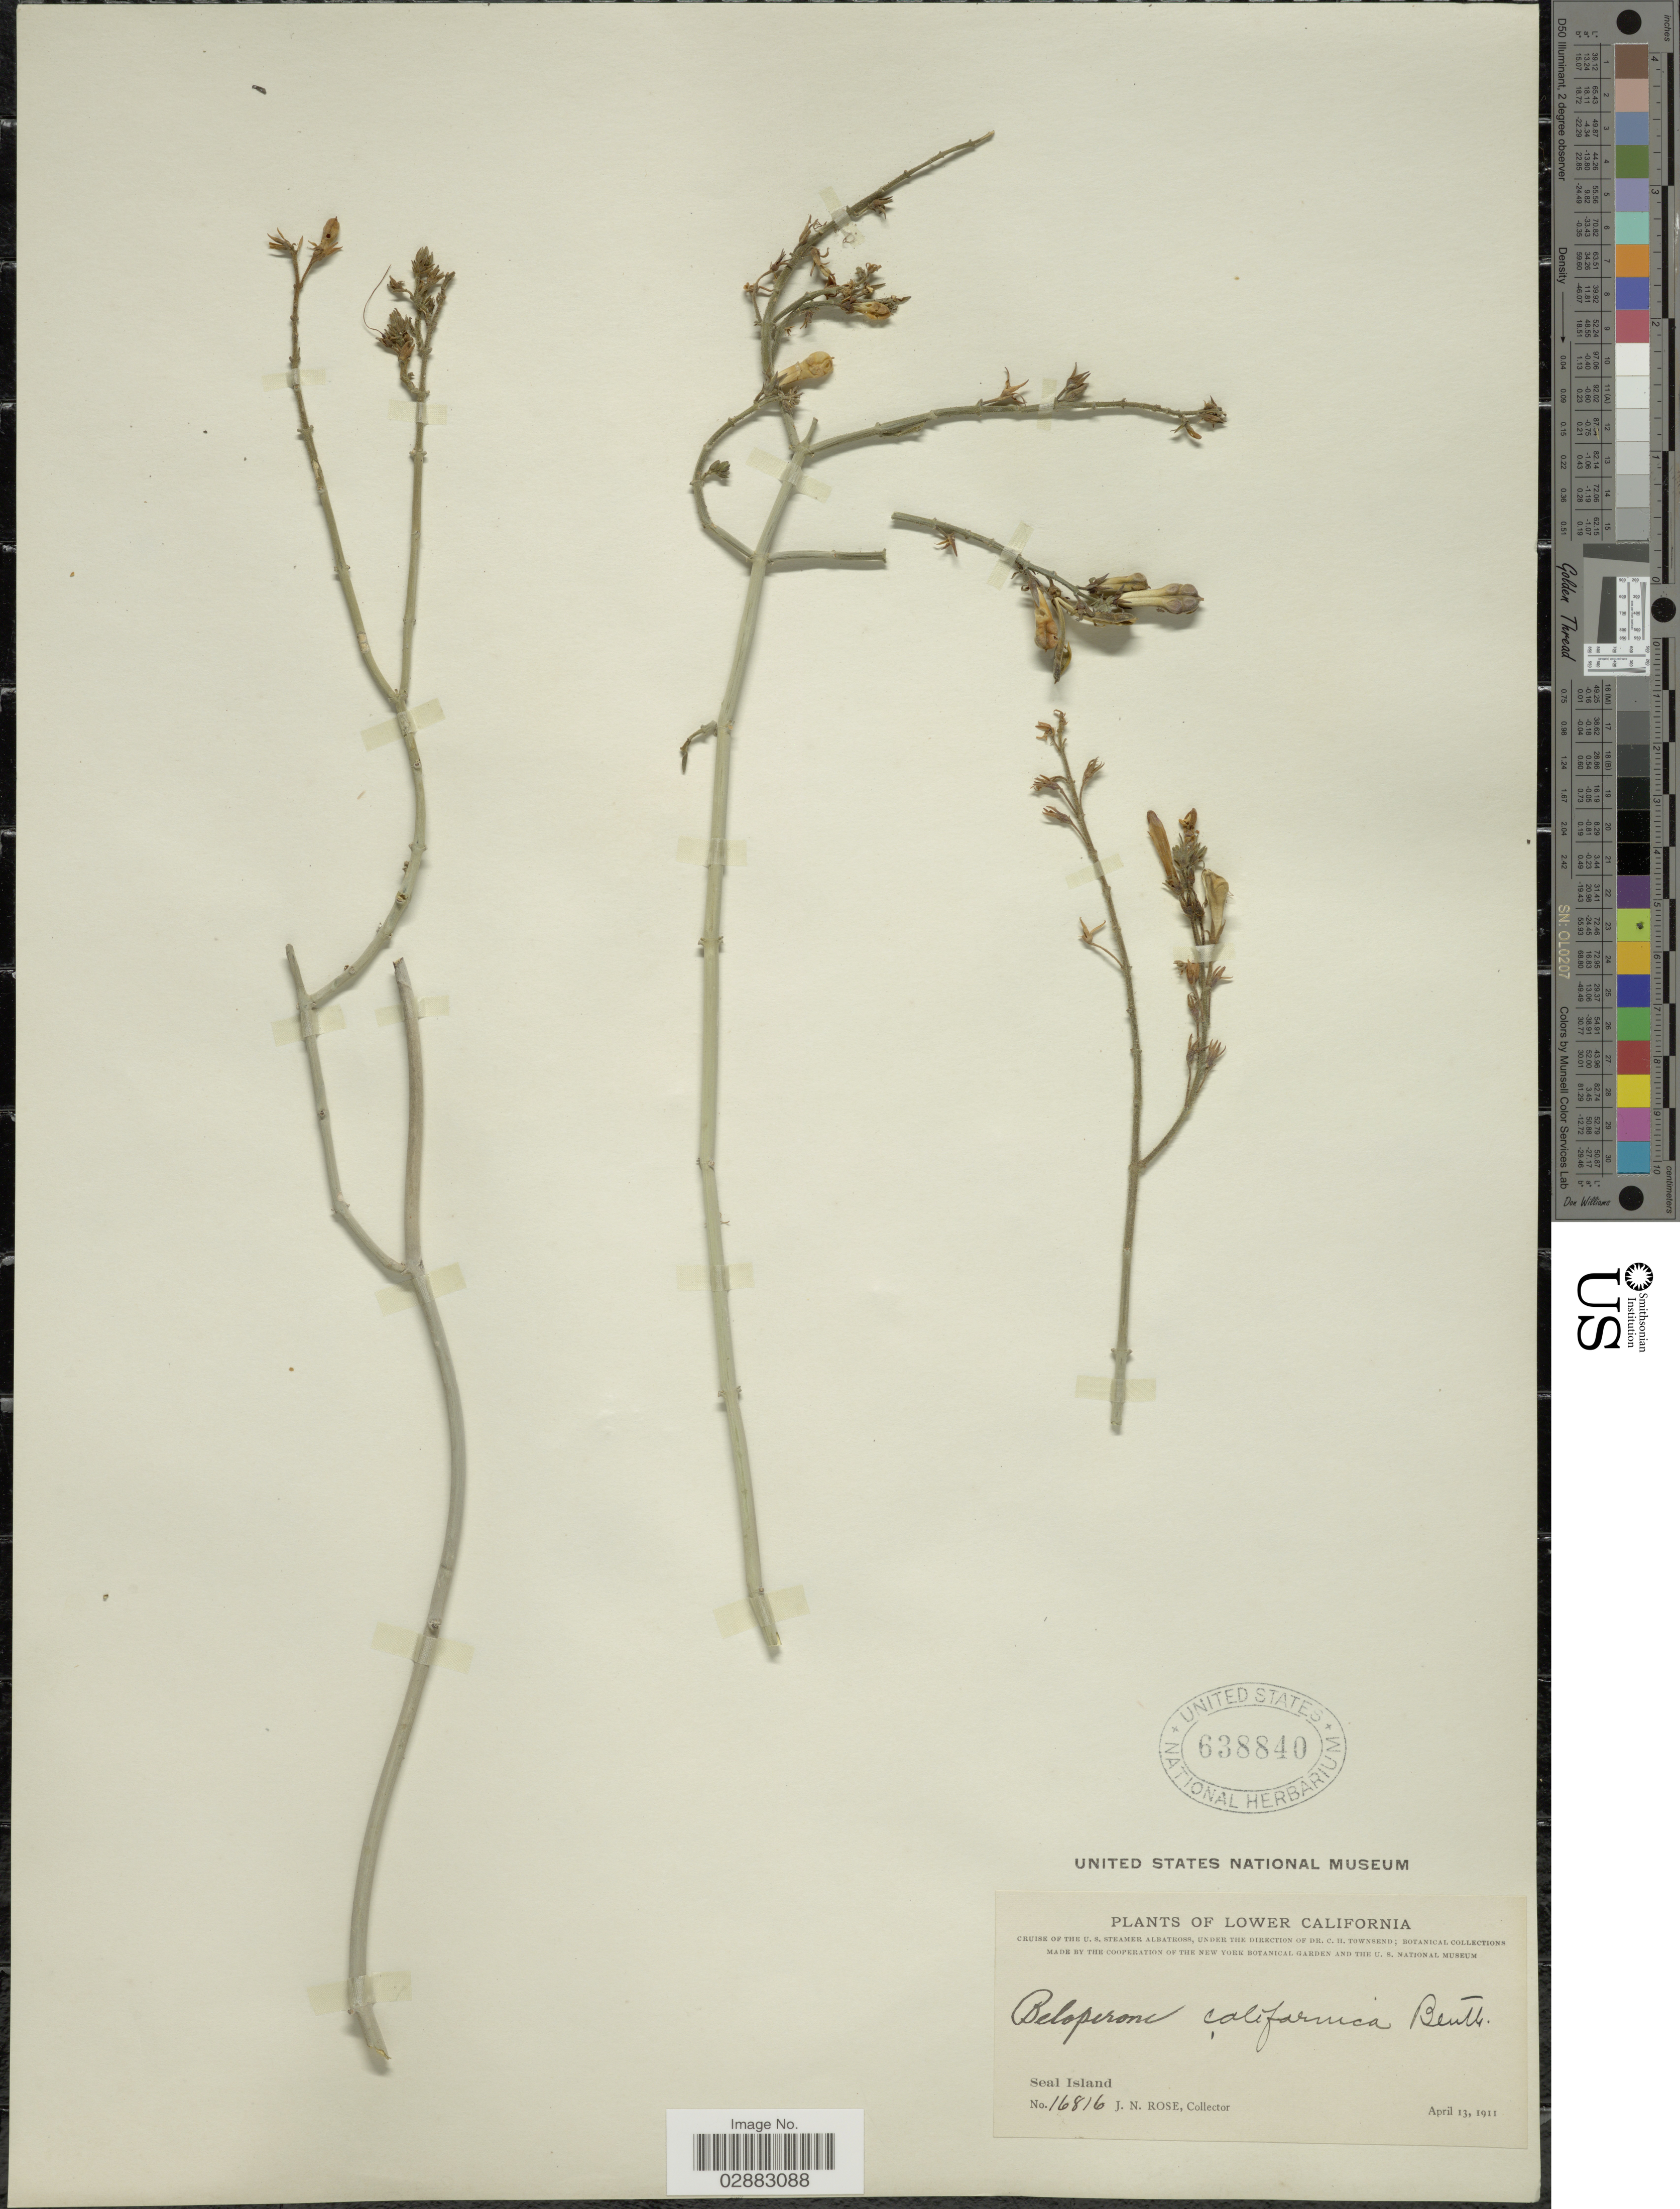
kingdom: Plantae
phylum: Tracheophyta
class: Magnoliopsida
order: Lamiales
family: Acanthaceae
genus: Beloperone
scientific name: Beloperone californica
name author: Benth.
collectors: J. N. Rose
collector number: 16816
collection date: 1911-04-13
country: Mexico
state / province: Baja California Sur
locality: Lower California. Seal Island.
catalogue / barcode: US 638840